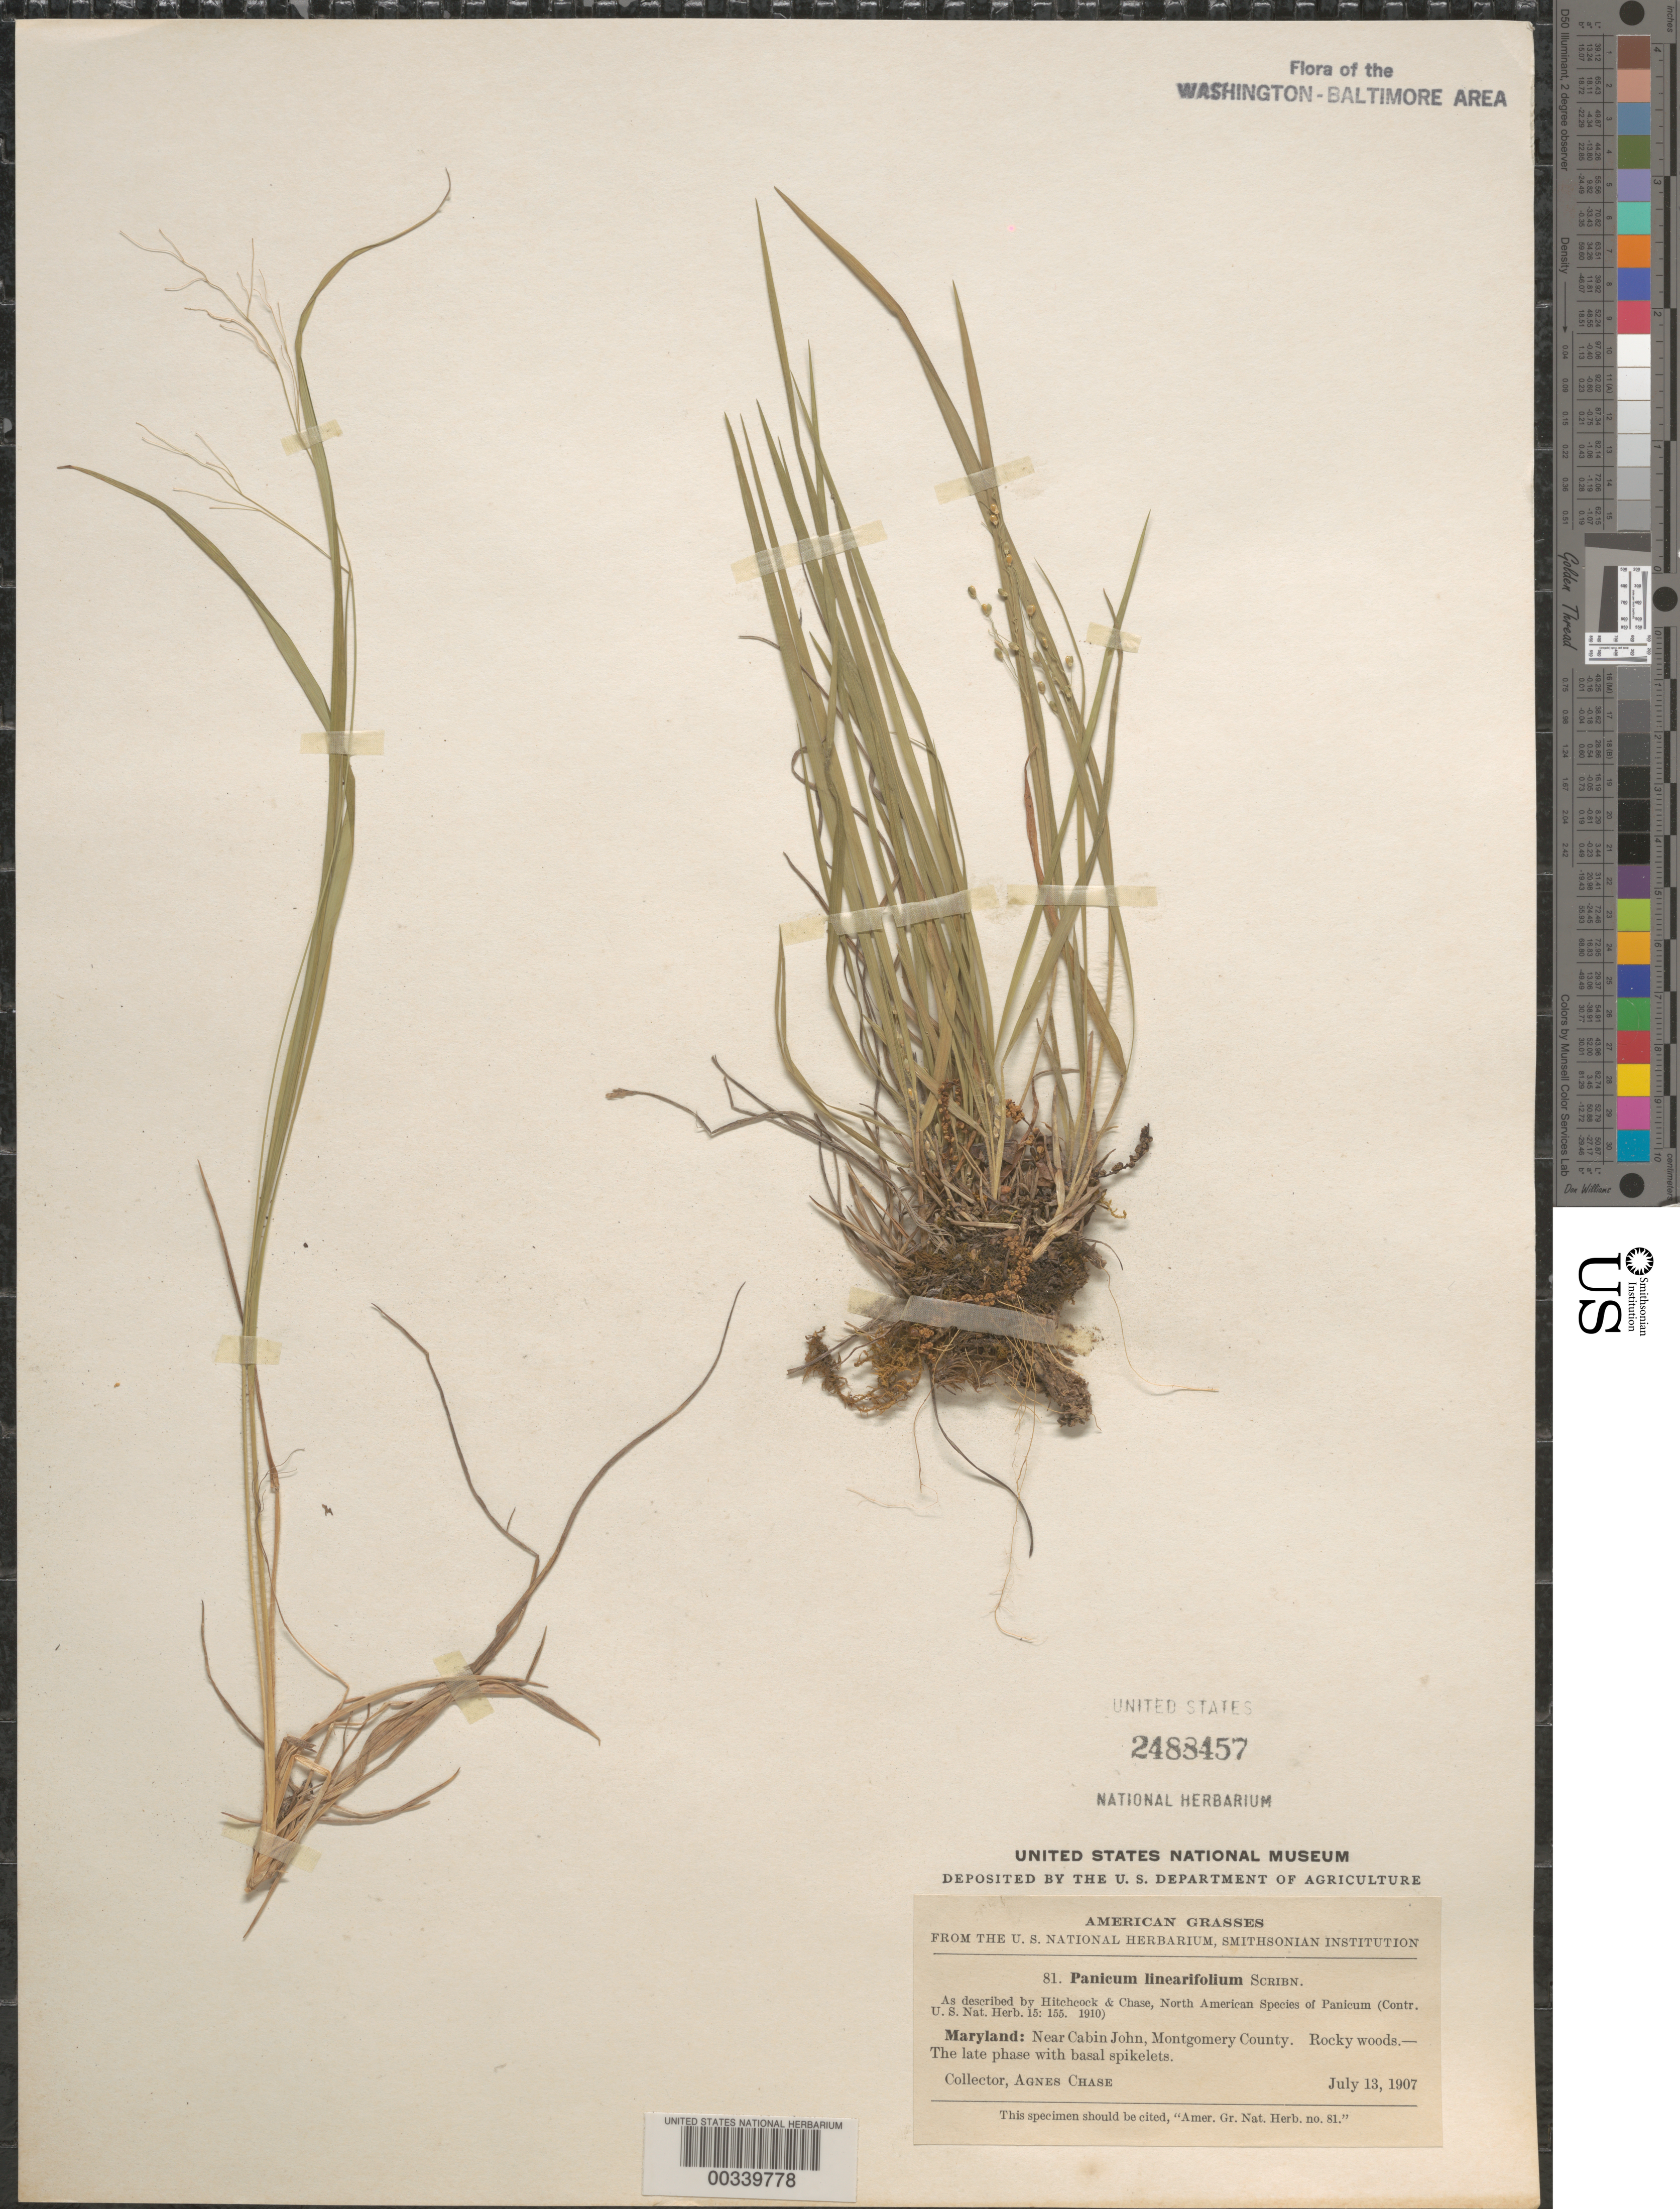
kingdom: Plantae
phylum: Tracheophyta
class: Liliopsida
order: Poales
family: Poaceae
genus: Dichanthelium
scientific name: Dichanthelium linearifolium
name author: (Scribn.) Gould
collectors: A. Chase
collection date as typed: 13 Jul 1907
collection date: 1907-07-13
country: United States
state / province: Maryland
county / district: Montgomery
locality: Near Cabin John C. & O. Canal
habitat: Rocky woods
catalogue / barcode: US 2488457